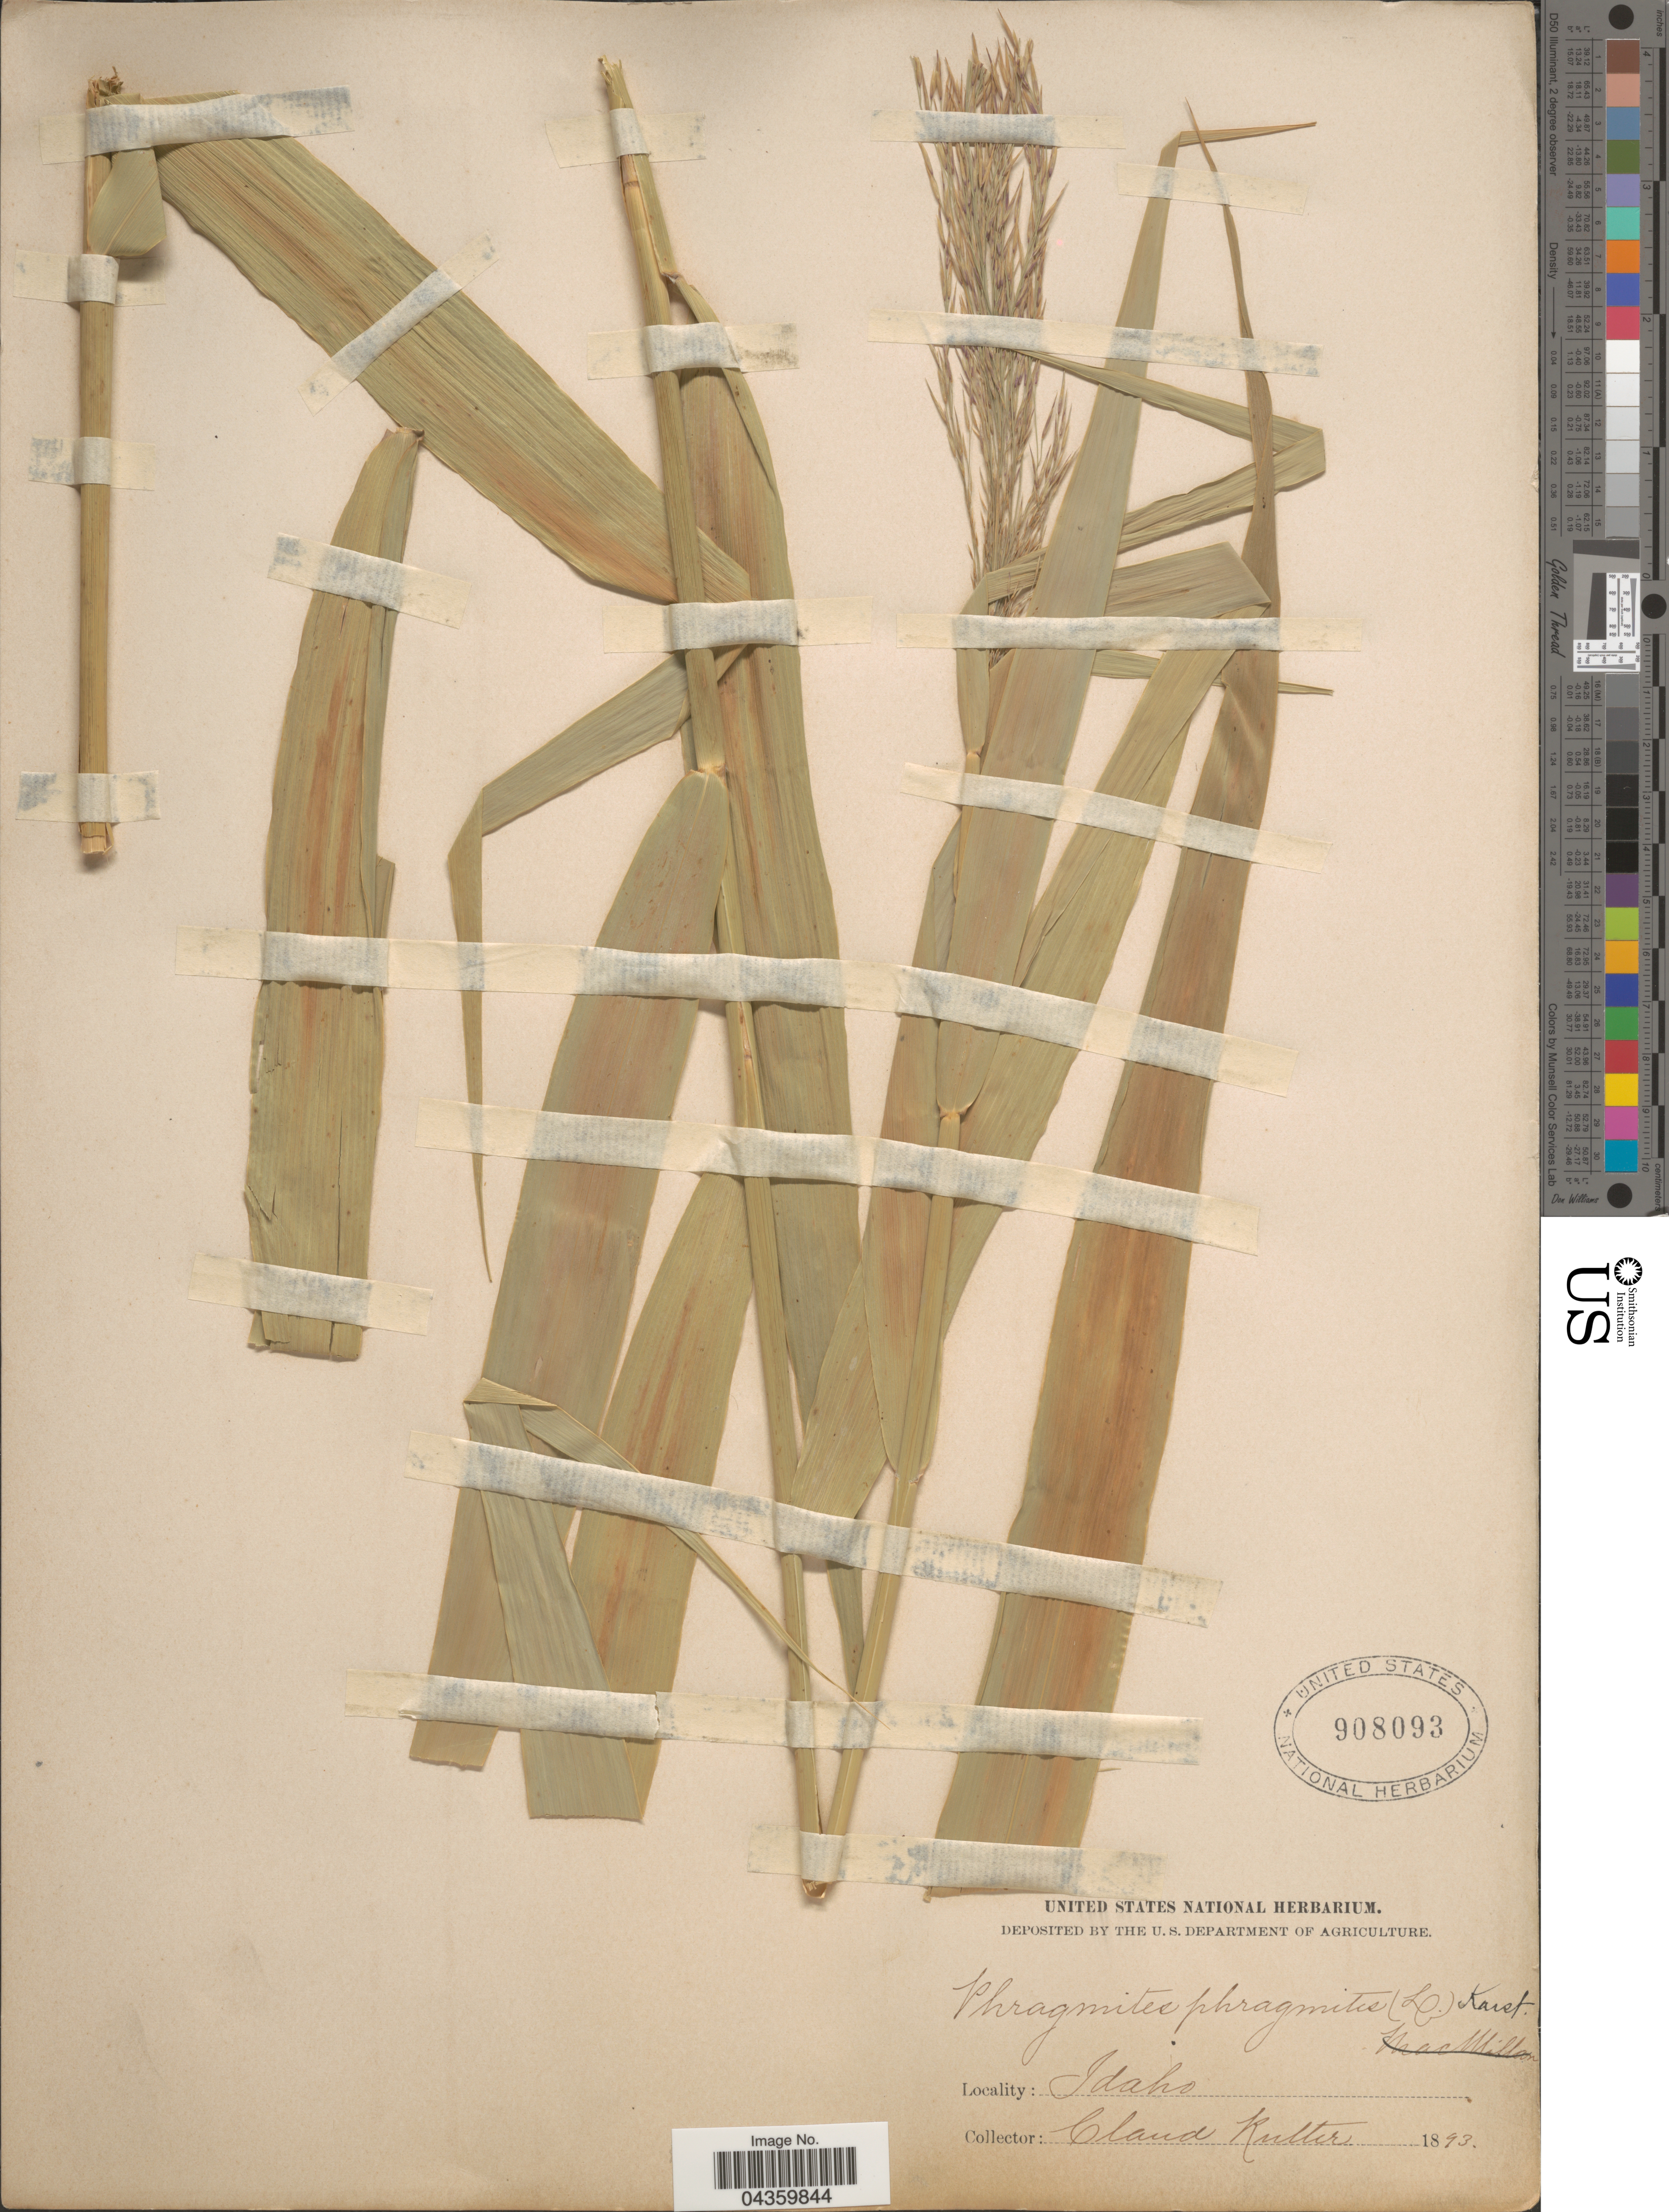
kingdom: Plantae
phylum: Tracheophyta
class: Liliopsida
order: Poales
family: Poaceae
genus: Phragmites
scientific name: Phragmites australis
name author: (Cav.) Trin. ex Steud.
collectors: C. Rutter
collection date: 1893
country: United States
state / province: Idaho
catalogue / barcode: US 908093